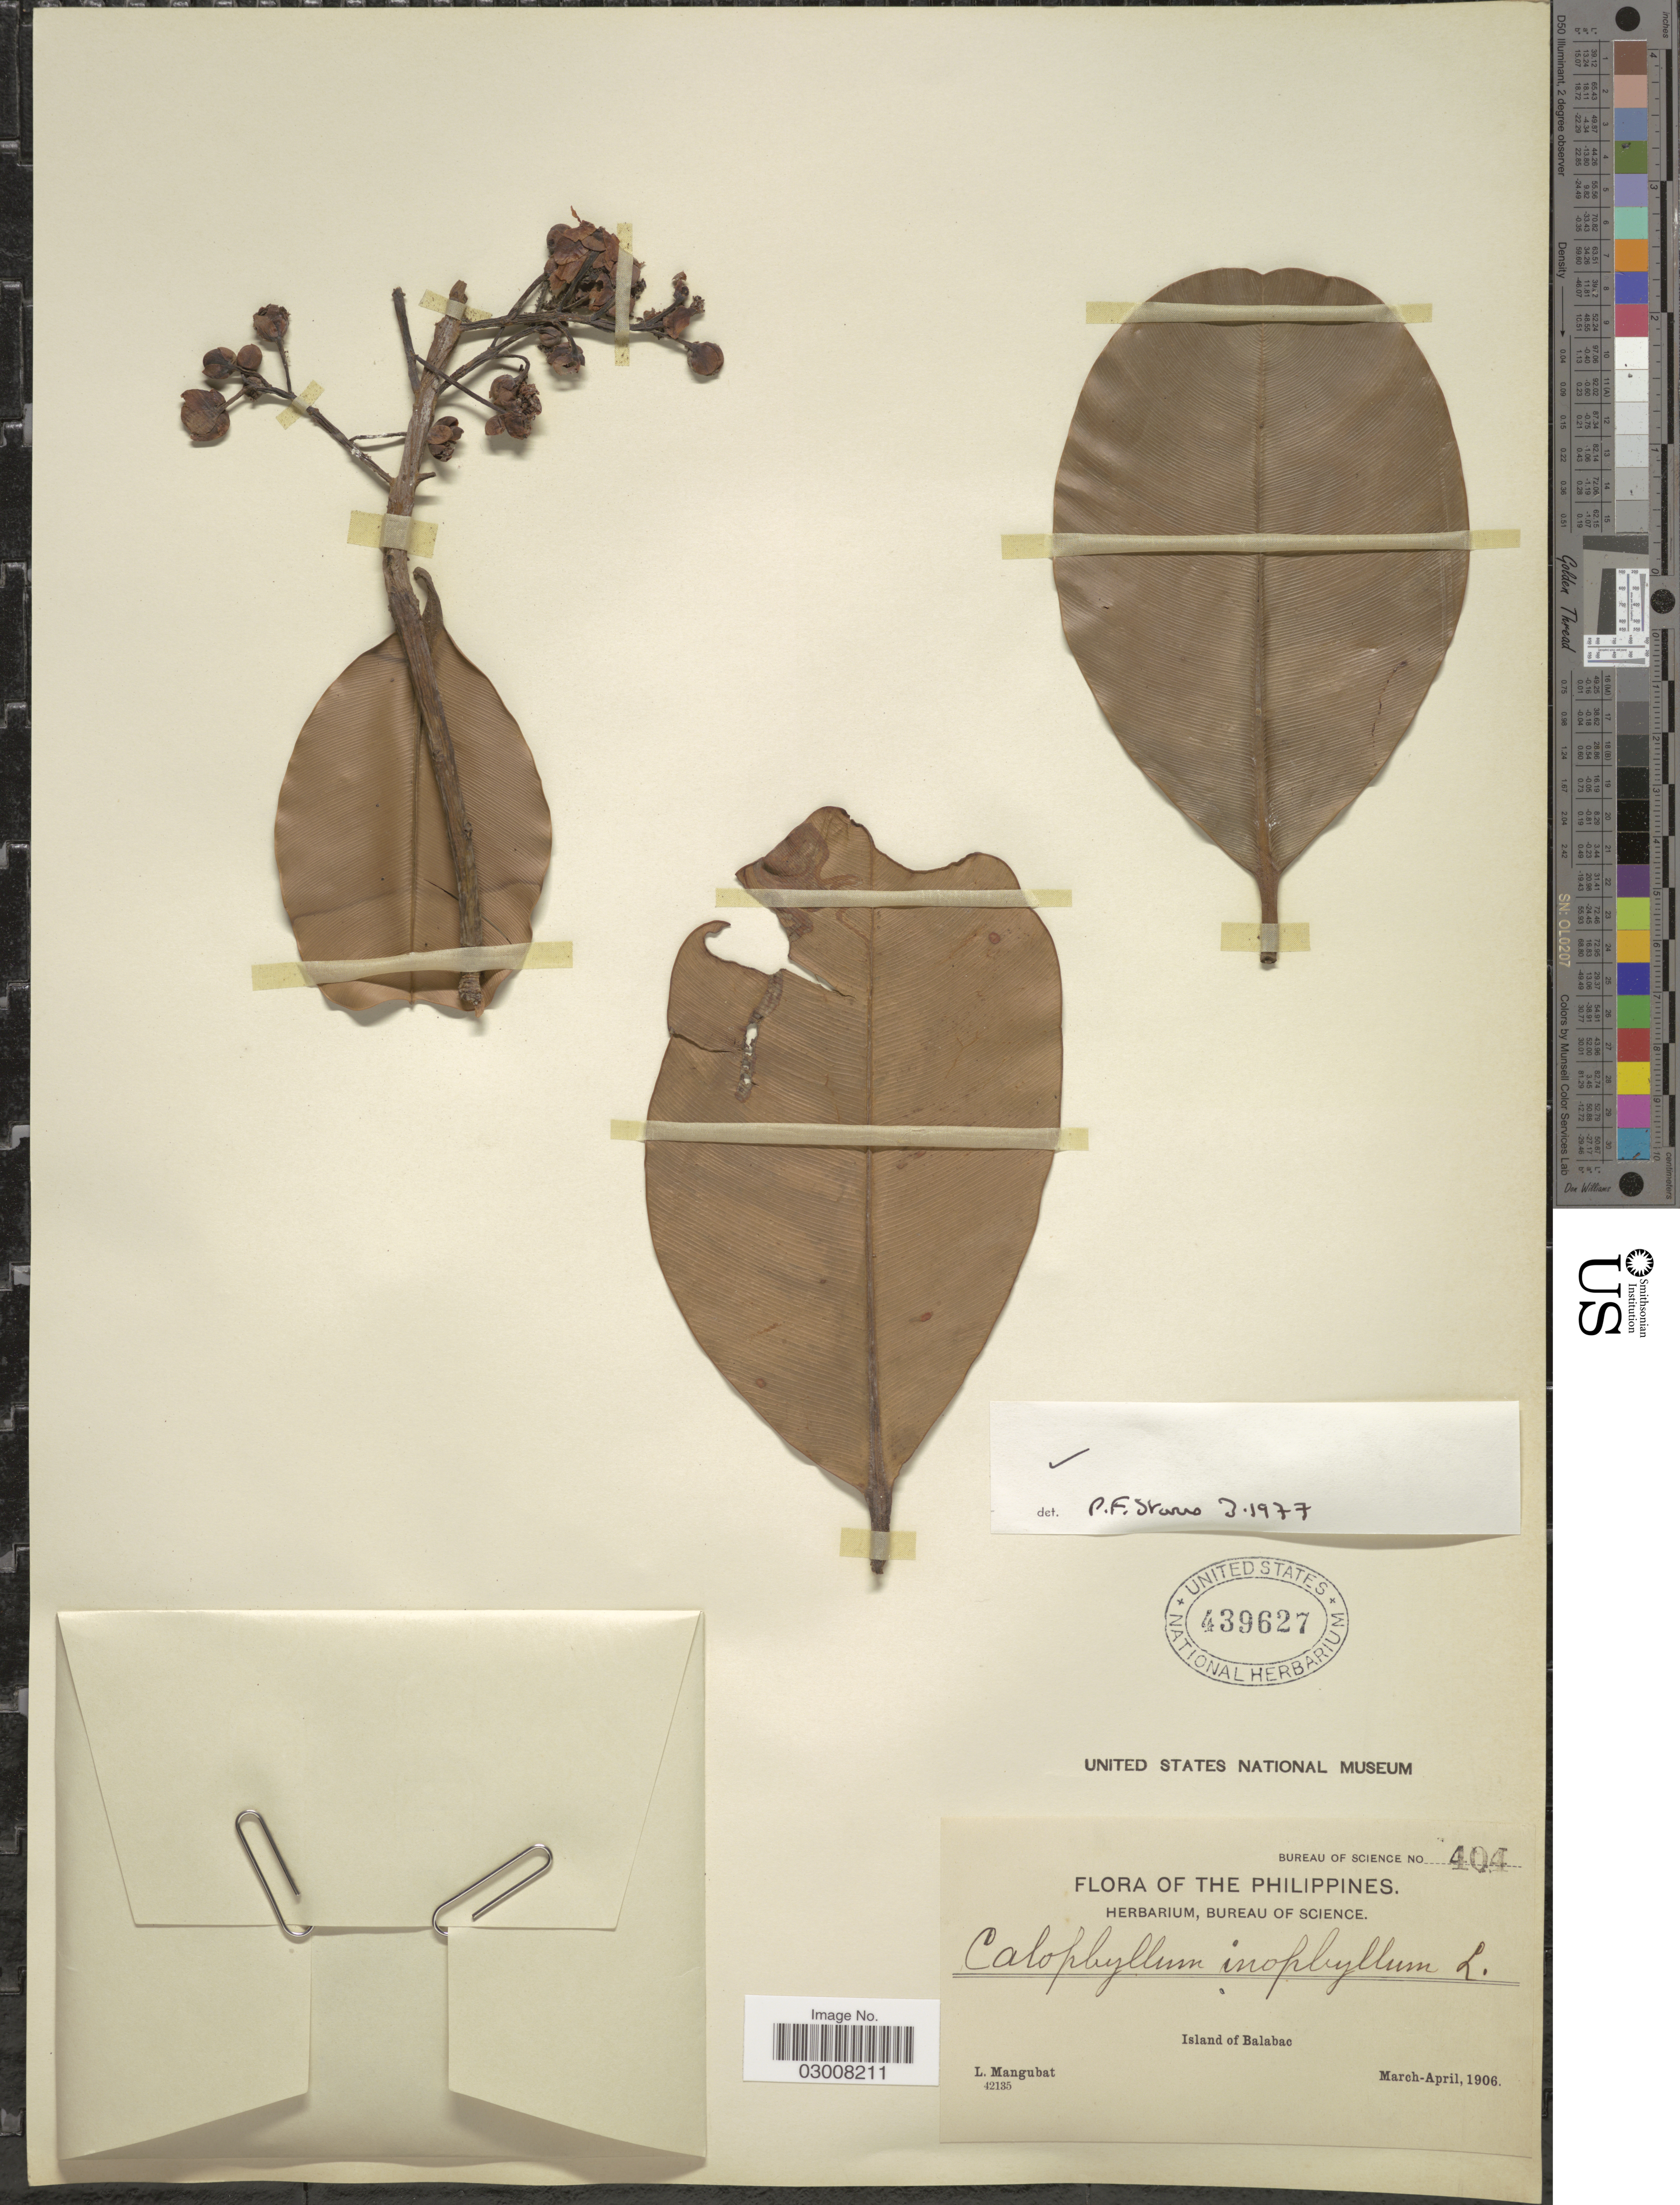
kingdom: Plantae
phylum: Tracheophyta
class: Magnoliopsida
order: Malpighiales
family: Calophyllaceae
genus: Calophyllum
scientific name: Calophyllum inophyllum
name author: L.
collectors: L. Mangubat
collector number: Bureau of Science 404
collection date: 1906-03/1906-04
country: Philippines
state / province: Mimaropa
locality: Island of Balabac.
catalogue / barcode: US 439627